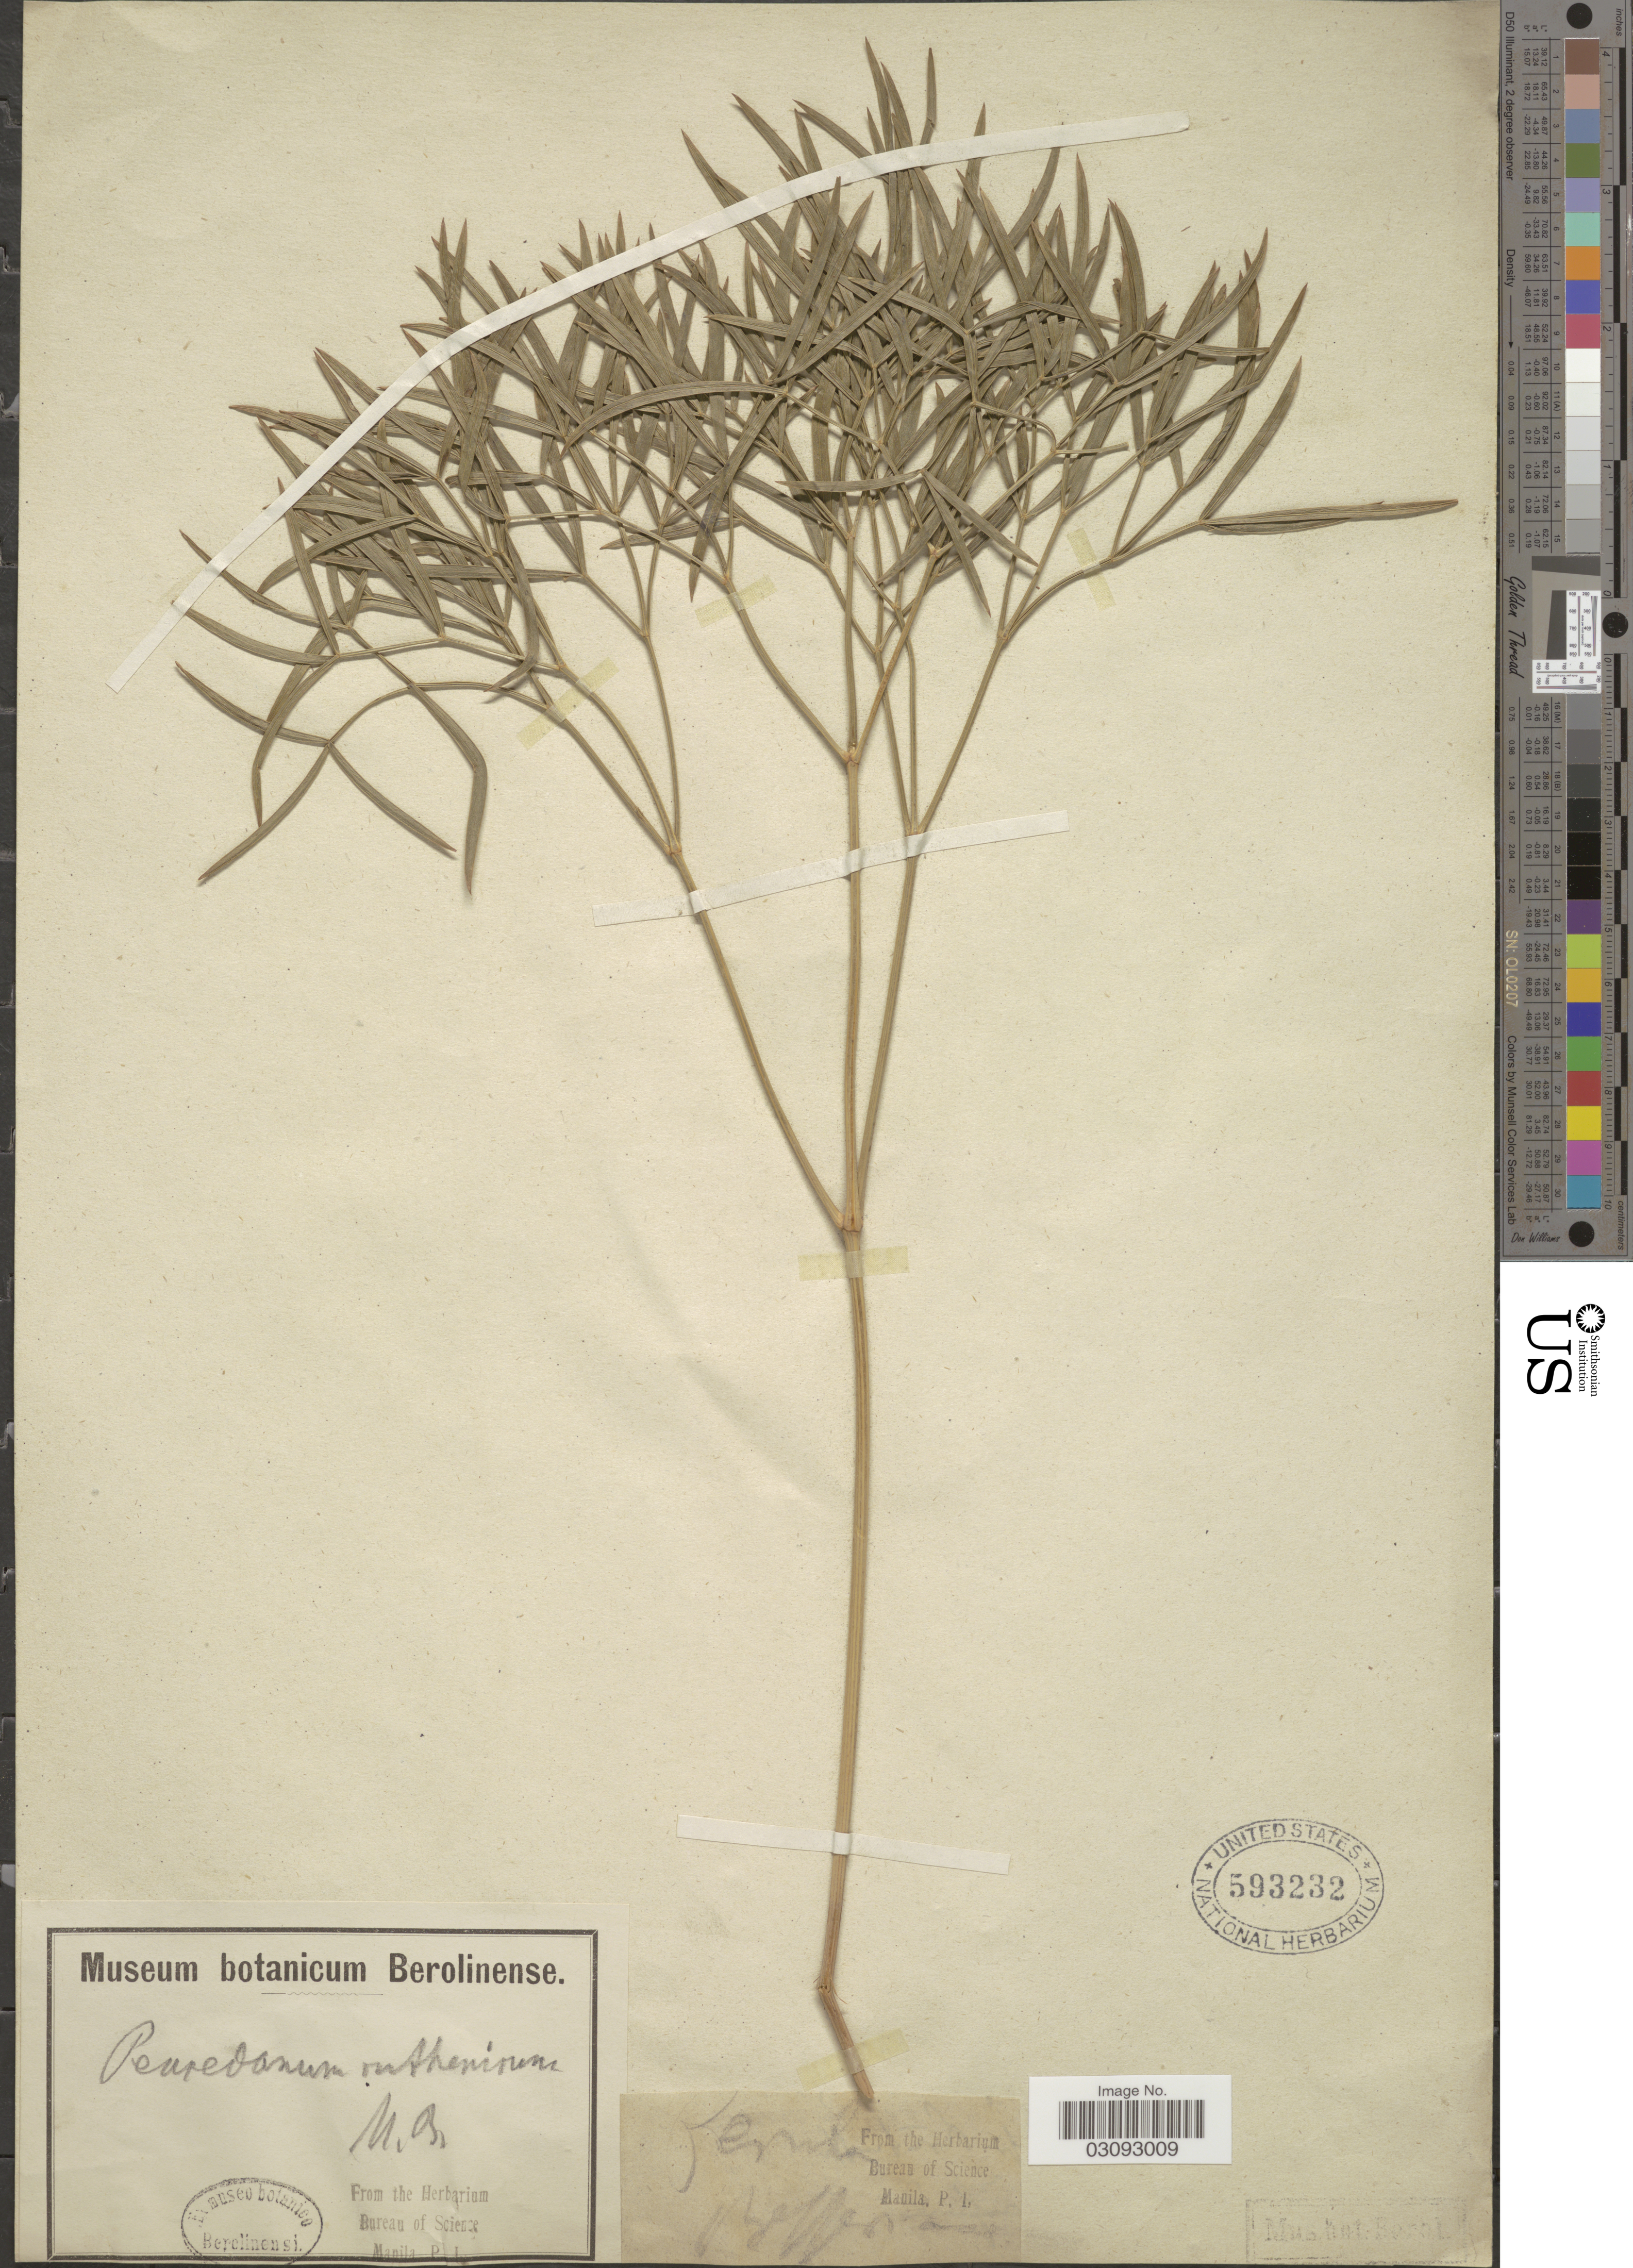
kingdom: Plantae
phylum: Tracheophyta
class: Magnoliopsida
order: Apiales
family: Apiaceae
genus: Peucedanum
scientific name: Peucedanum ruthenicum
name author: M. Bieb.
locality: Terula. [interpreted]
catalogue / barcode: US 593232